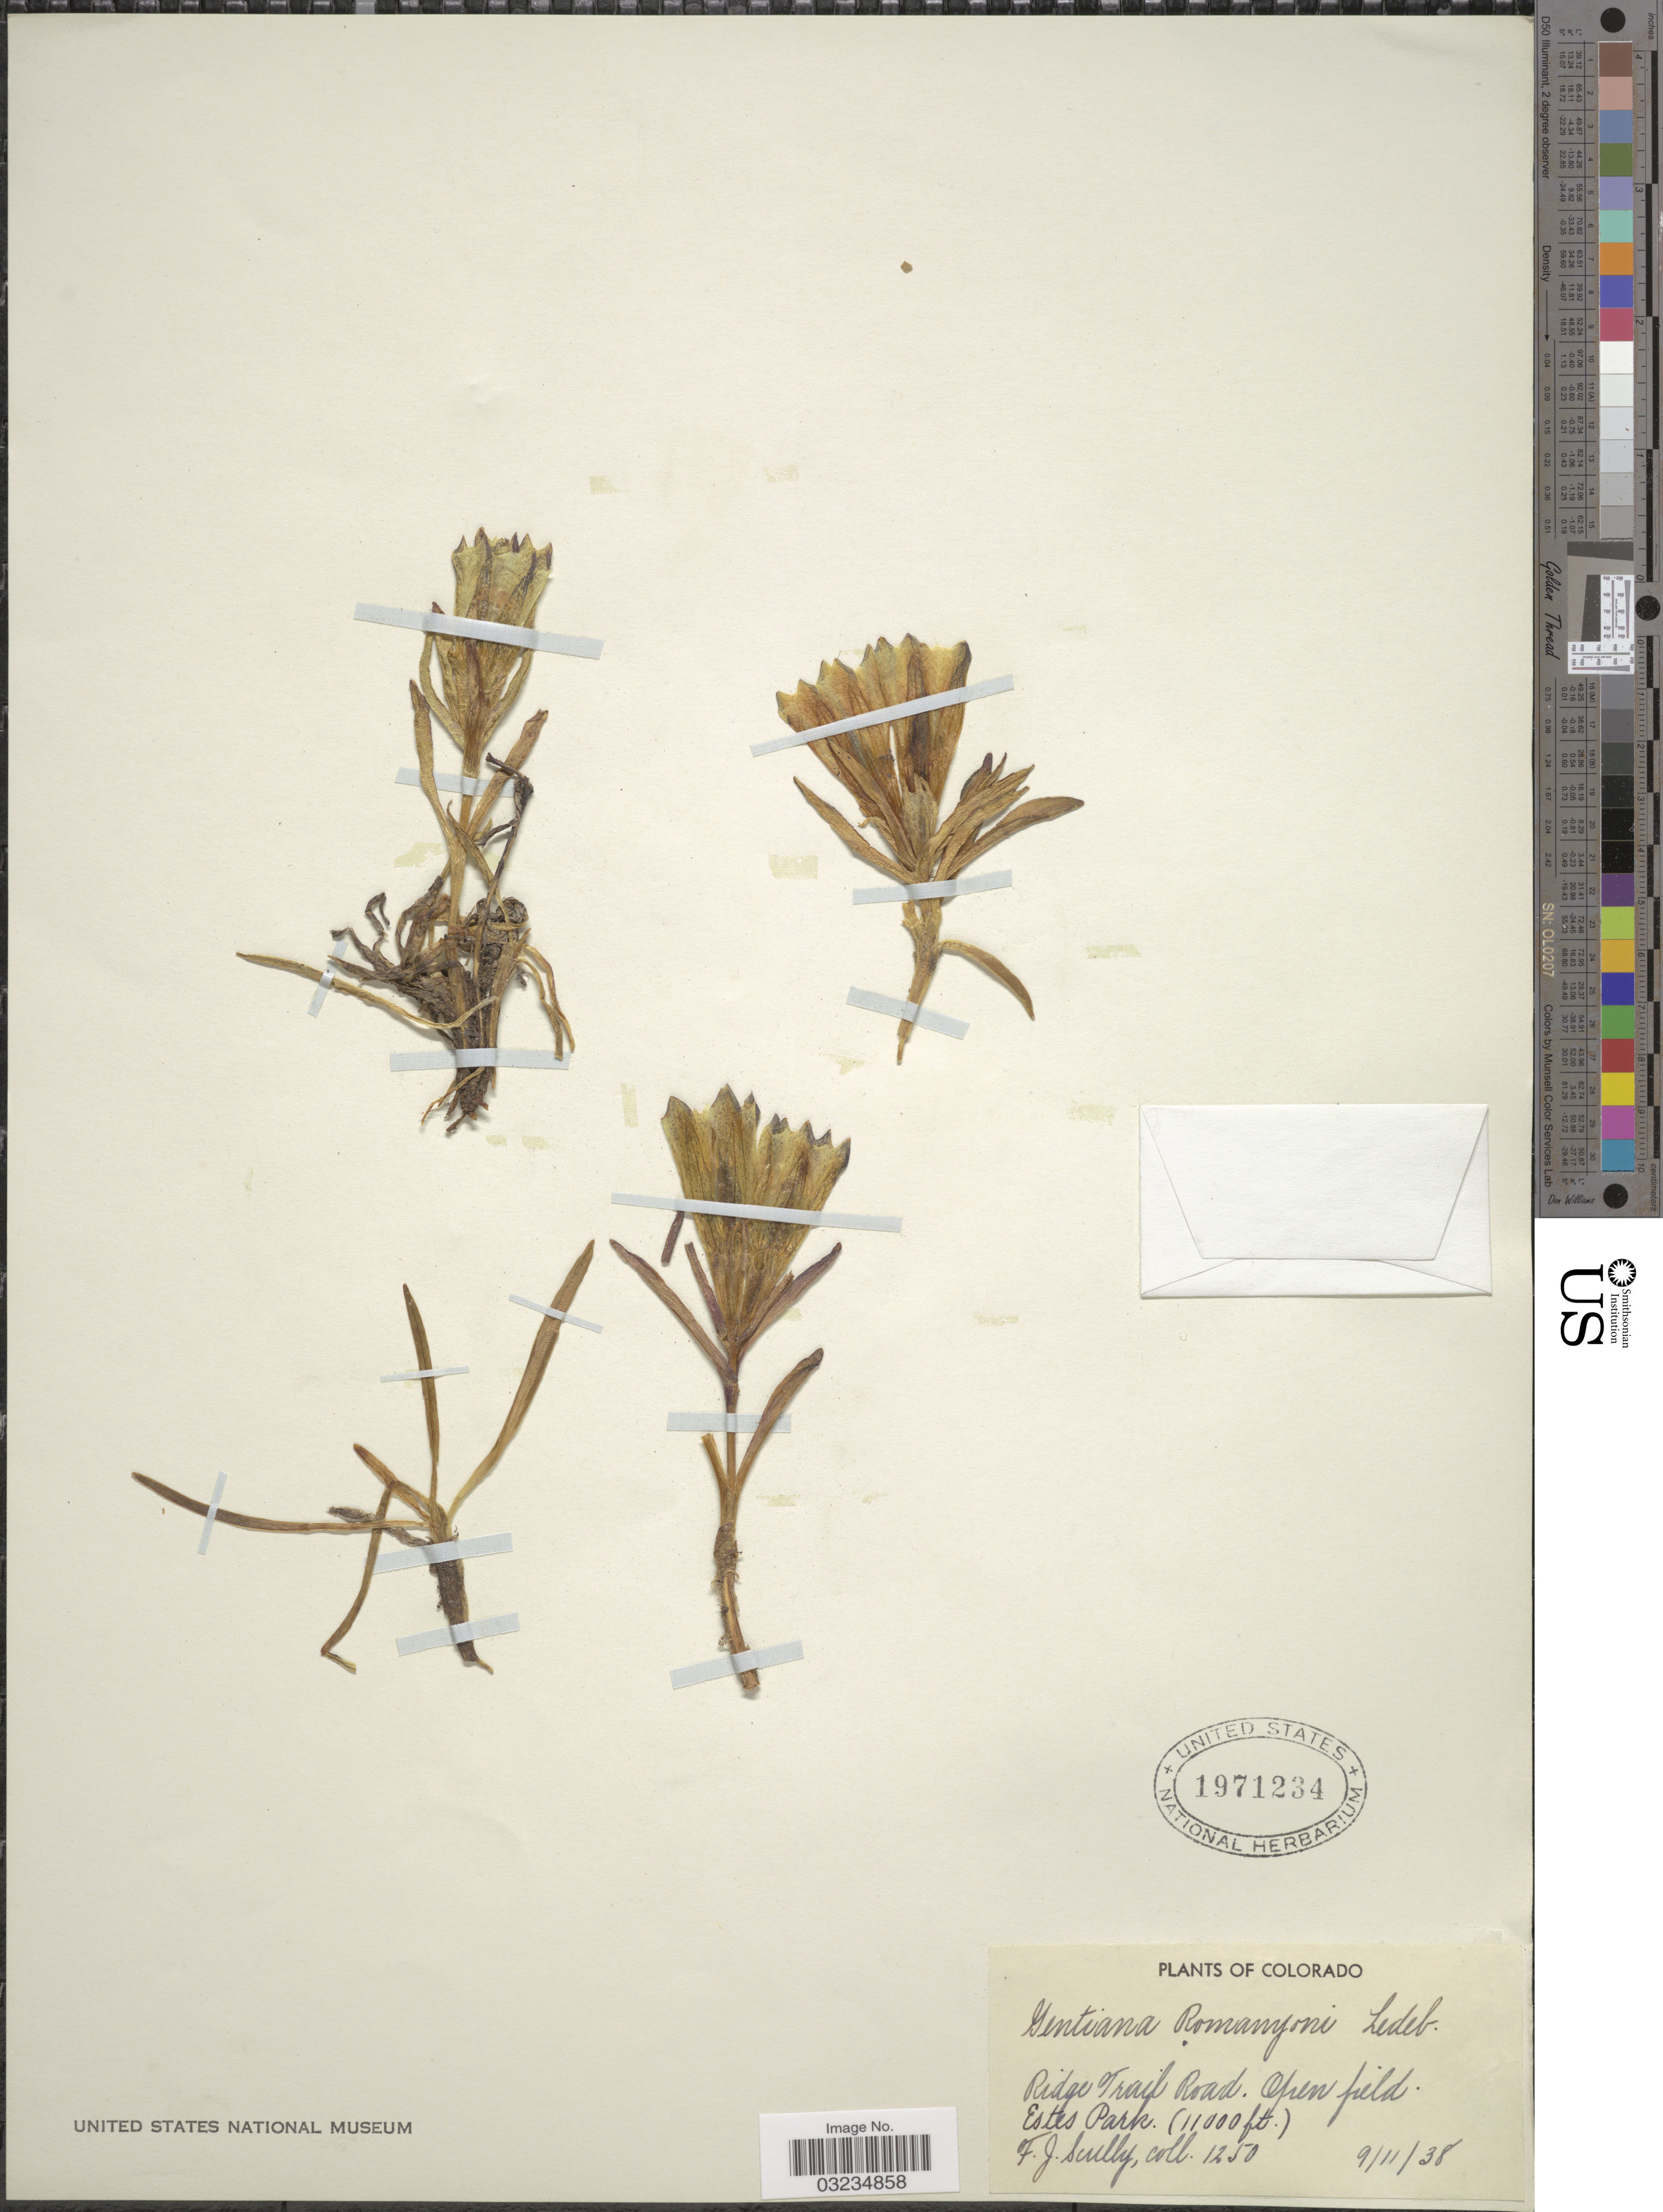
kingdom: Plantae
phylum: Tracheophyta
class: Magnoliopsida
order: Gentianales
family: Gentianaceae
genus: Gentiana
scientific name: Gentiana romanzovii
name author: Ledeb. ex Bunge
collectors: F. Scully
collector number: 1250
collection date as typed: Transcribed d/m/y: 11/9/38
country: United States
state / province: Colorado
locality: Ridge Trail Road. Open field. Estes Park.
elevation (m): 3353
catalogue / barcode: US 1971234